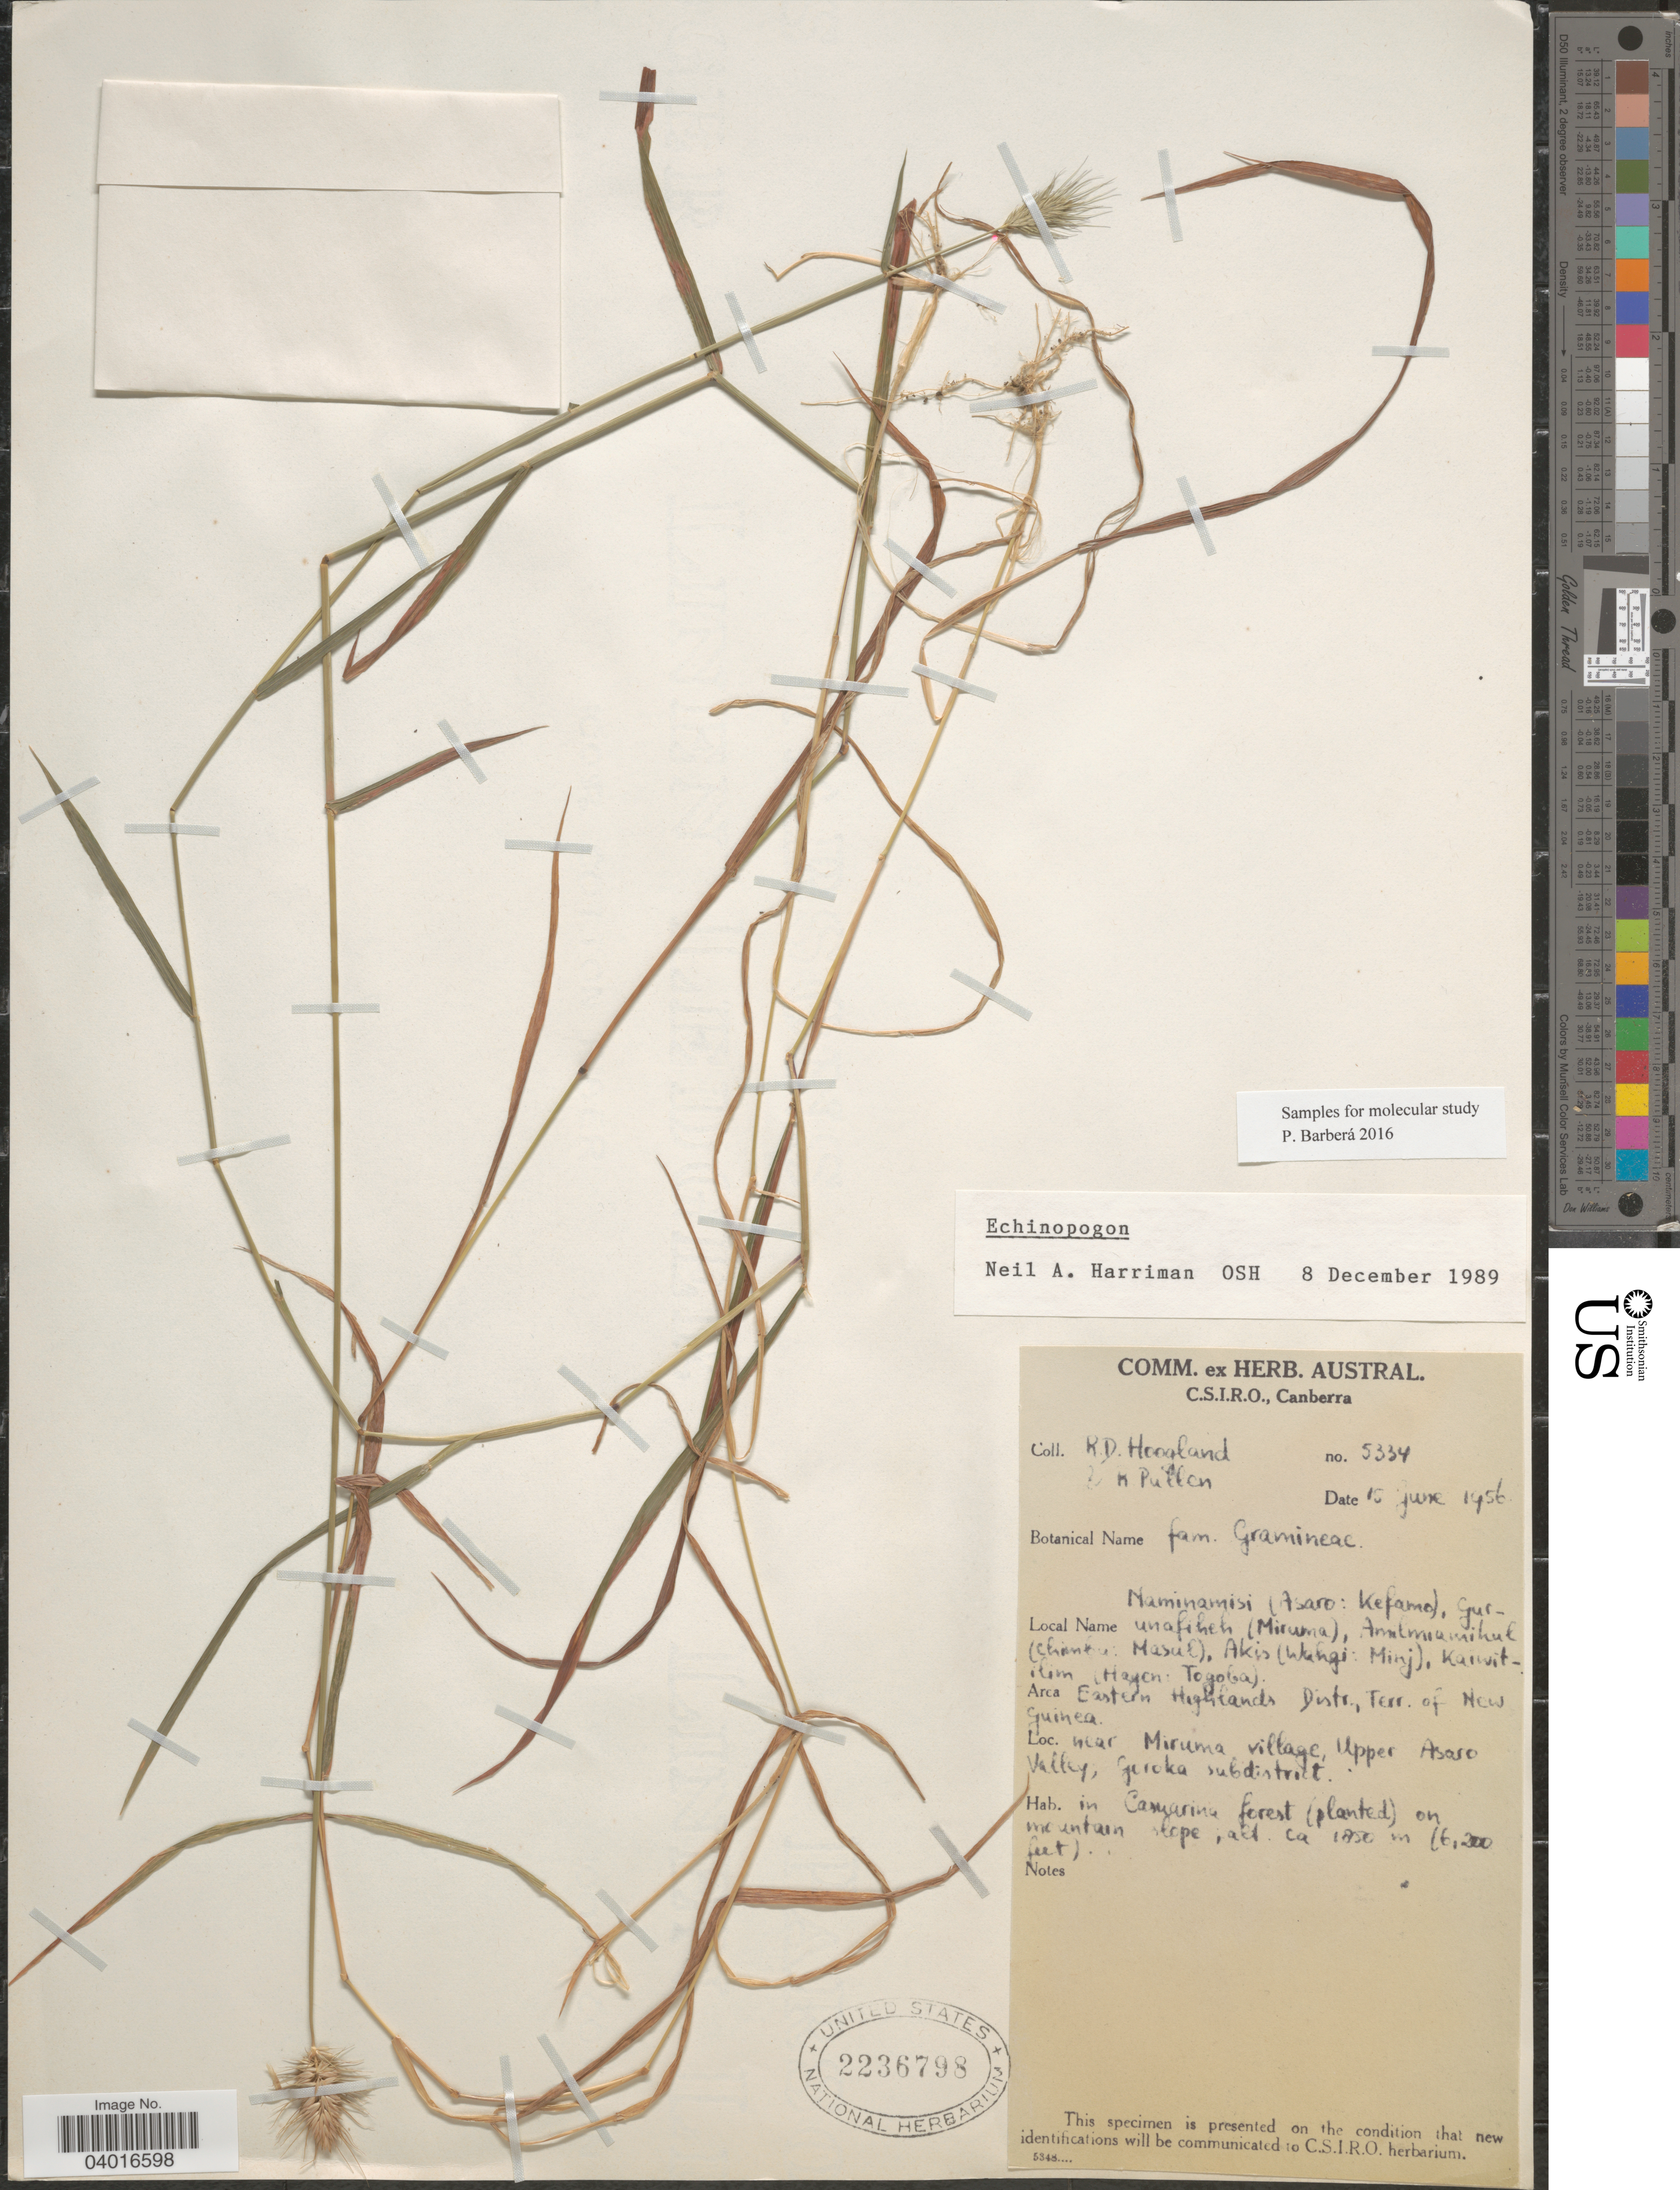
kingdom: Plantae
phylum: Tracheophyta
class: Liliopsida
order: Poales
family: Poaceae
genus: Muhlenbergia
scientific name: Muhlenbergia trichopodes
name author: (Elliot) Chapm.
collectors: R. D. Hoogland & R. Pullen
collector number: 5334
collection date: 1956-06-15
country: Papua New Guinea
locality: Area Eastern Highlands Distr., Terr. of New Guinea. Near Miruma village, Upper Asaro Valley, Goroka subdistrict.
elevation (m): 1850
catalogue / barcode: US 2236798